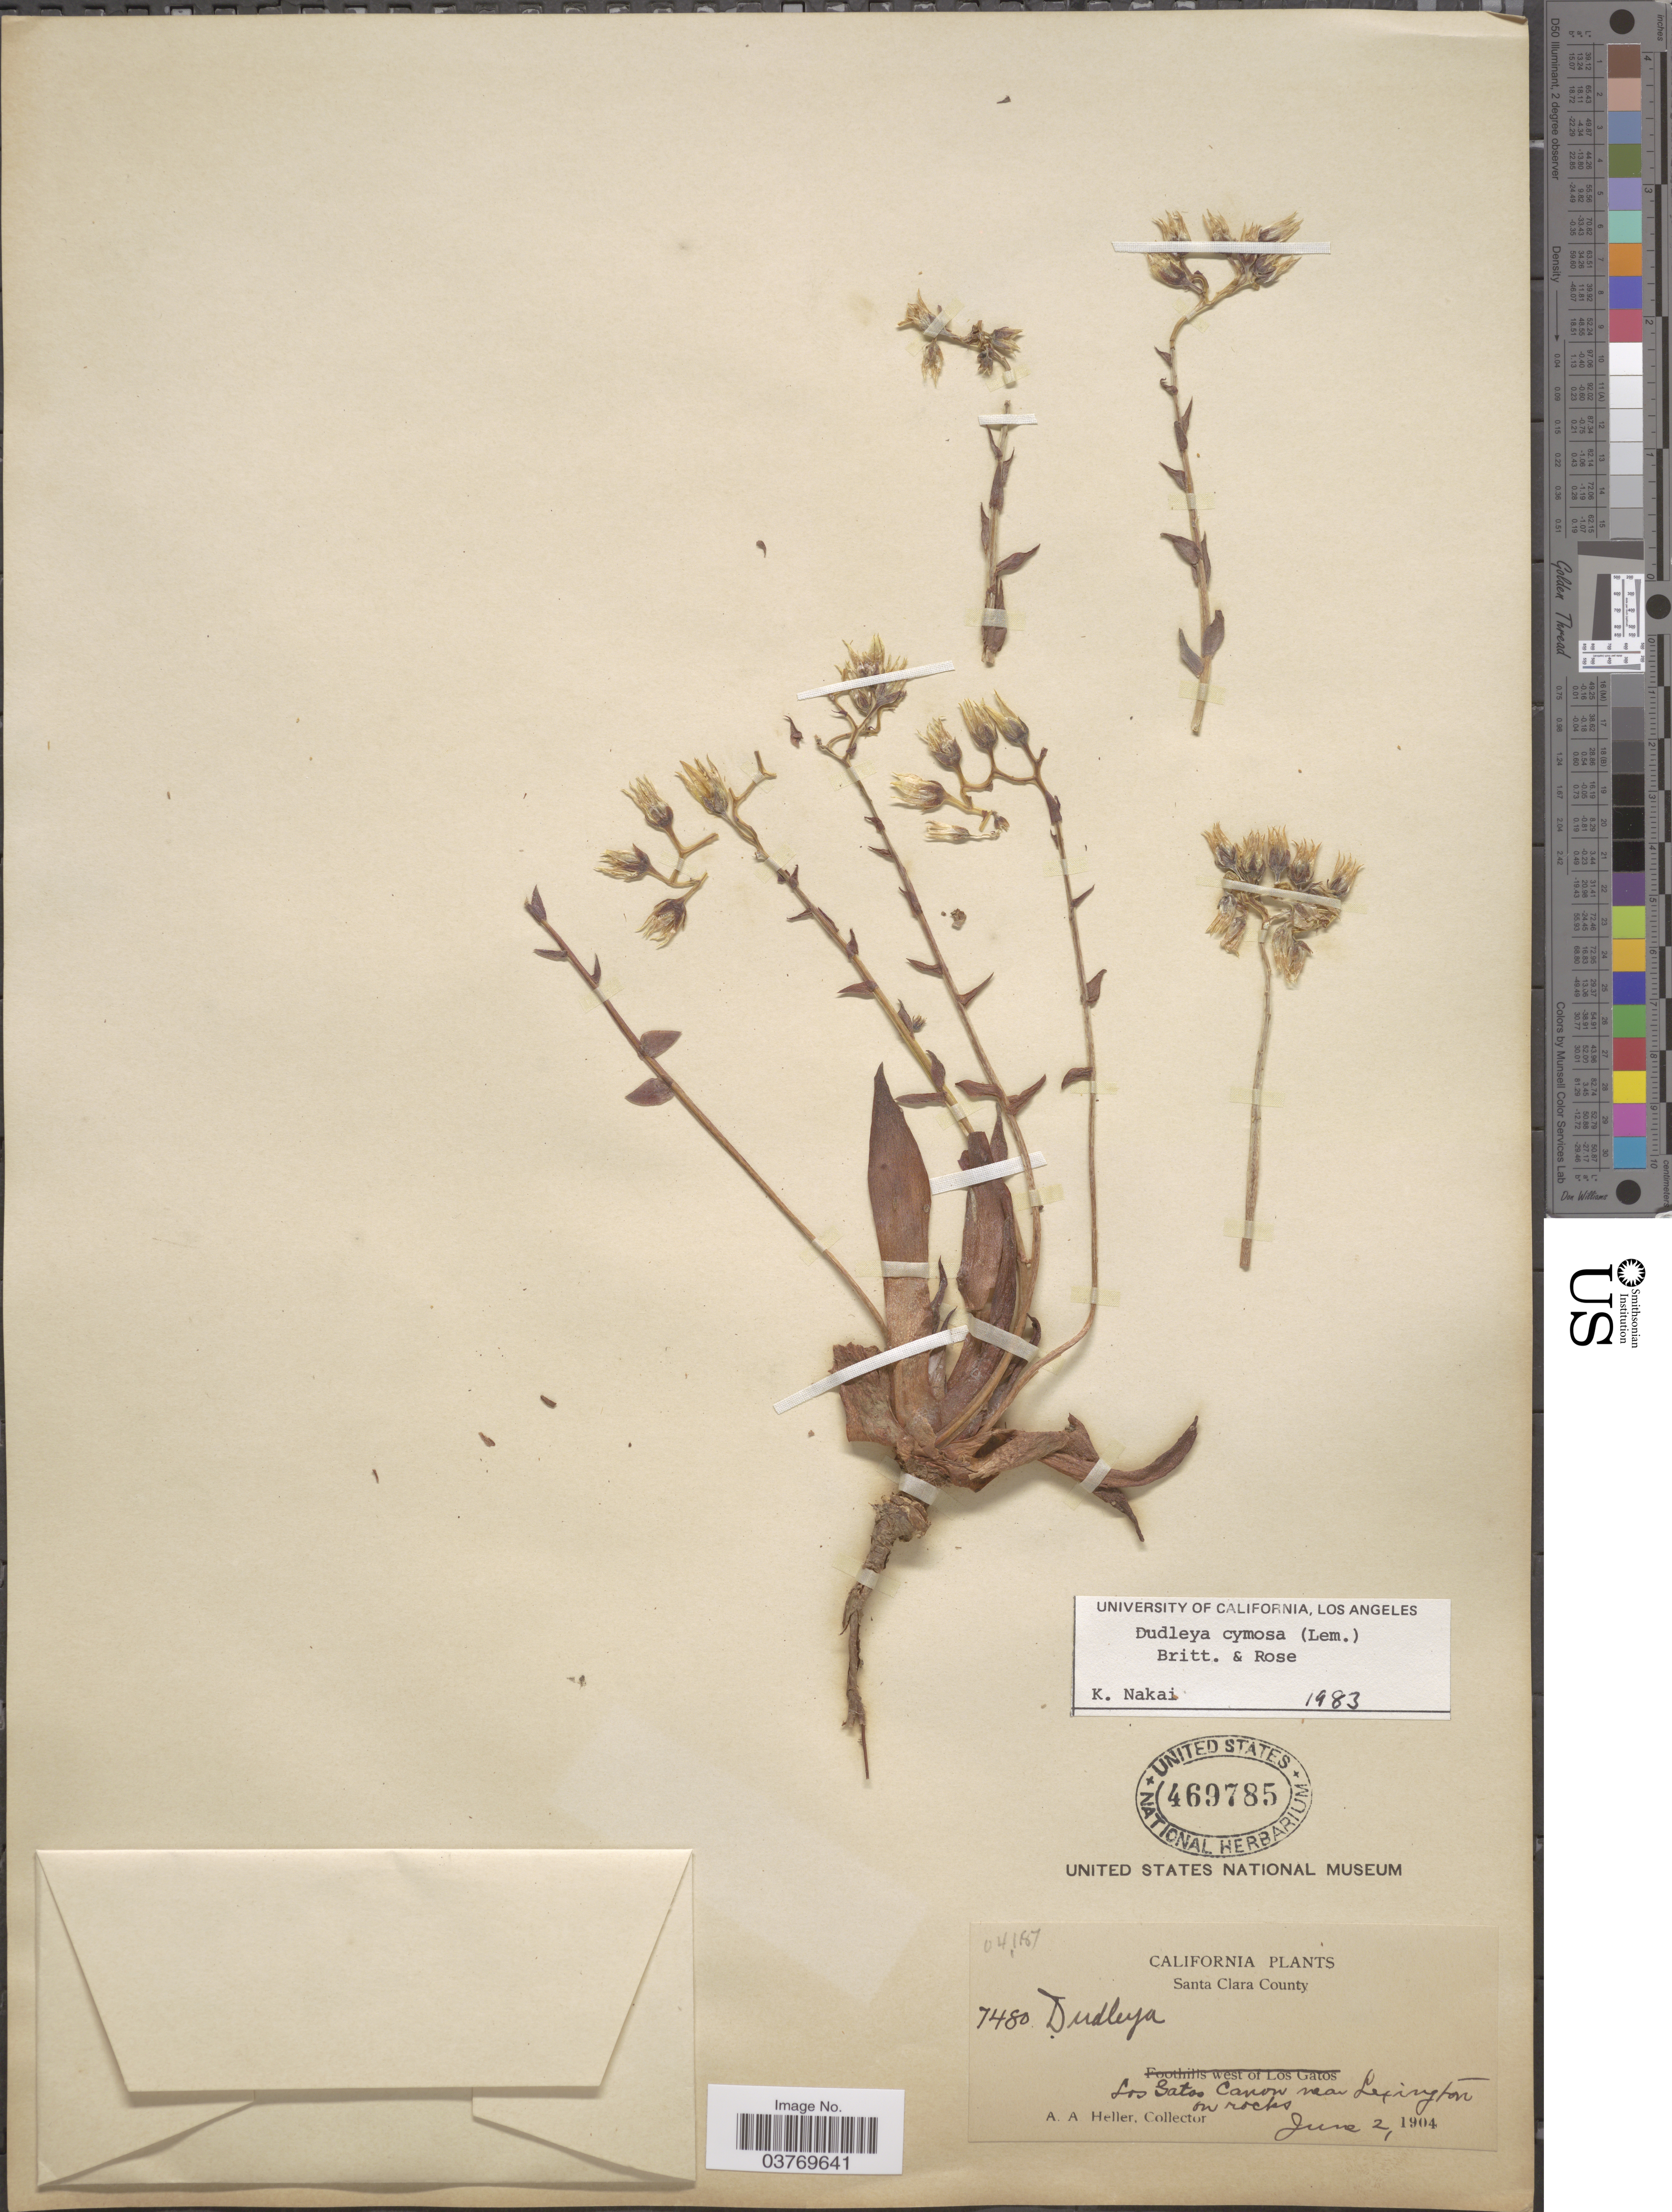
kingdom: Plantae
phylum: Tracheophyta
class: Magnoliopsida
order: Saxifragales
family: Crassulaceae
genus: Dudleya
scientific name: Dudleya cymosa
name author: (Lem.) Britton & Rose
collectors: A. A. Heller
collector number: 7480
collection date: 1904-06-02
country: United States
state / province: California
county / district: Santa Clara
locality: Santa Clara County. Los Gatos Canon near Lexington on rocks.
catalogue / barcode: US 469785